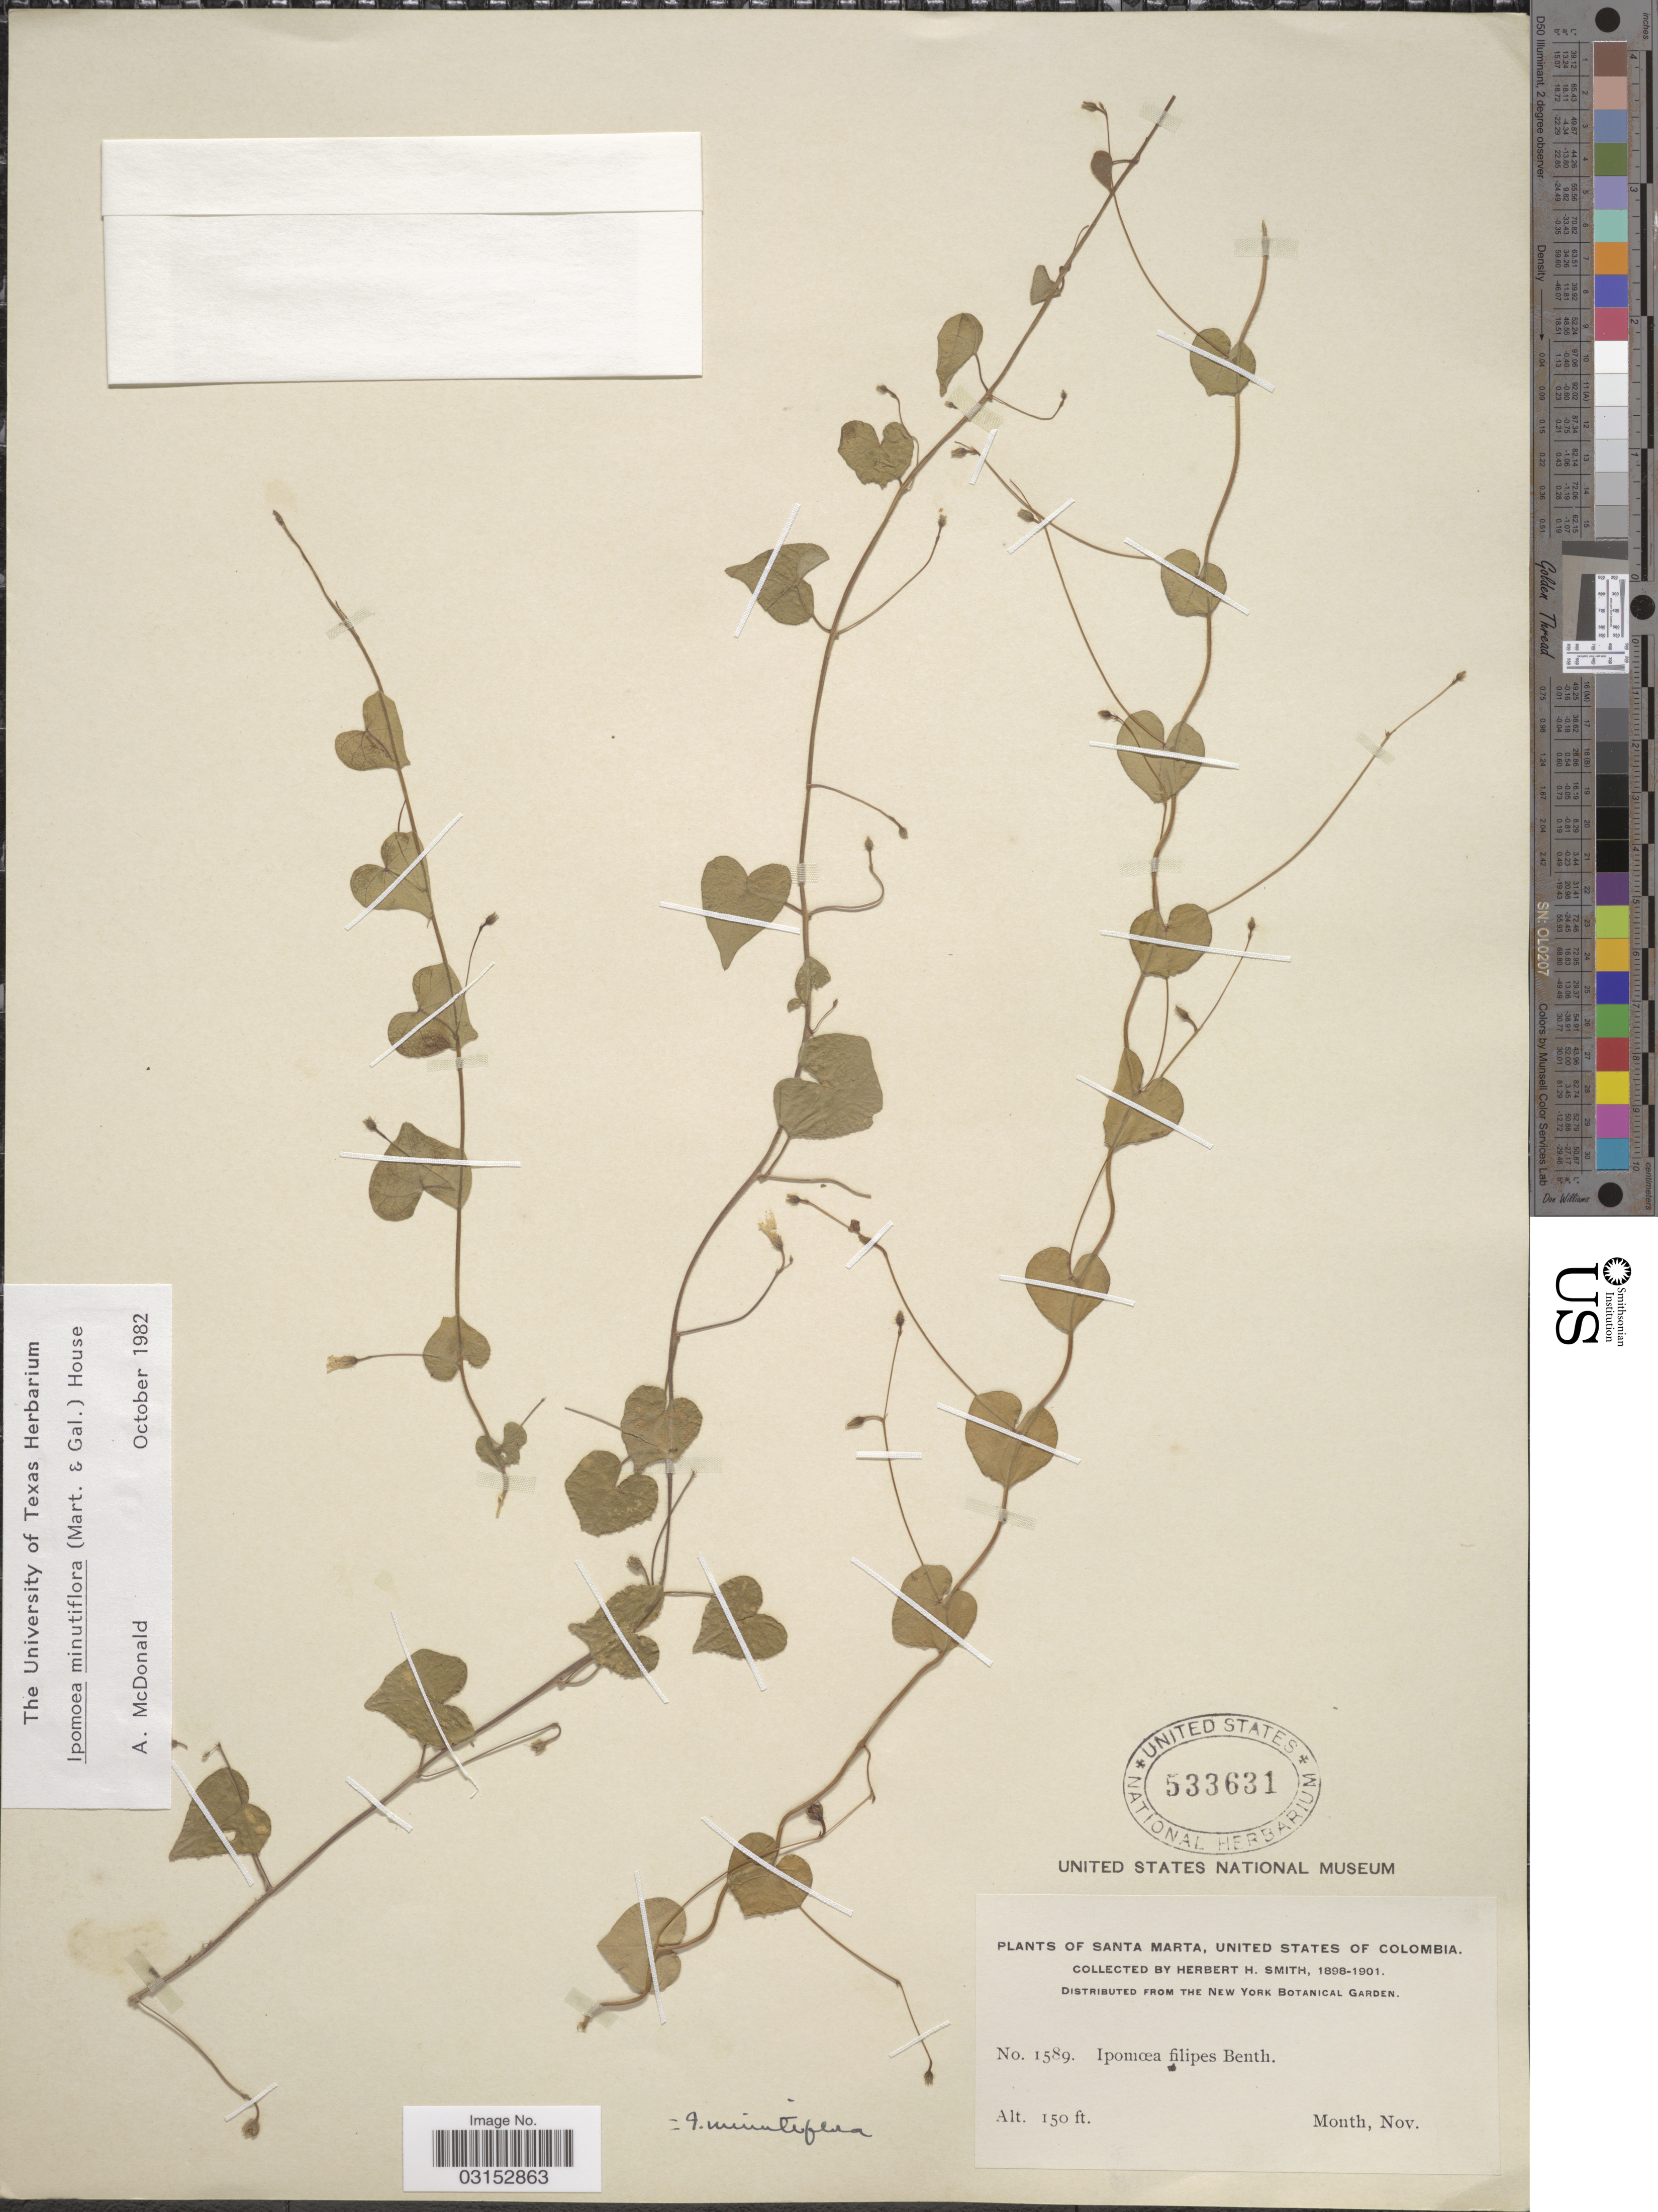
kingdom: Plantae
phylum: Tracheophyta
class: Magnoliopsida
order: Solanales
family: Convolvulaceae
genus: Ipomoea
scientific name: Ipomoea minutiflora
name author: (M. Martens) House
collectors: Herbert H. Smith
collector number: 1589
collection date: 1898-11/1901-11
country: Colombia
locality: Santa Marta, United States of Colombia.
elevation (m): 46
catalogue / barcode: US 533631